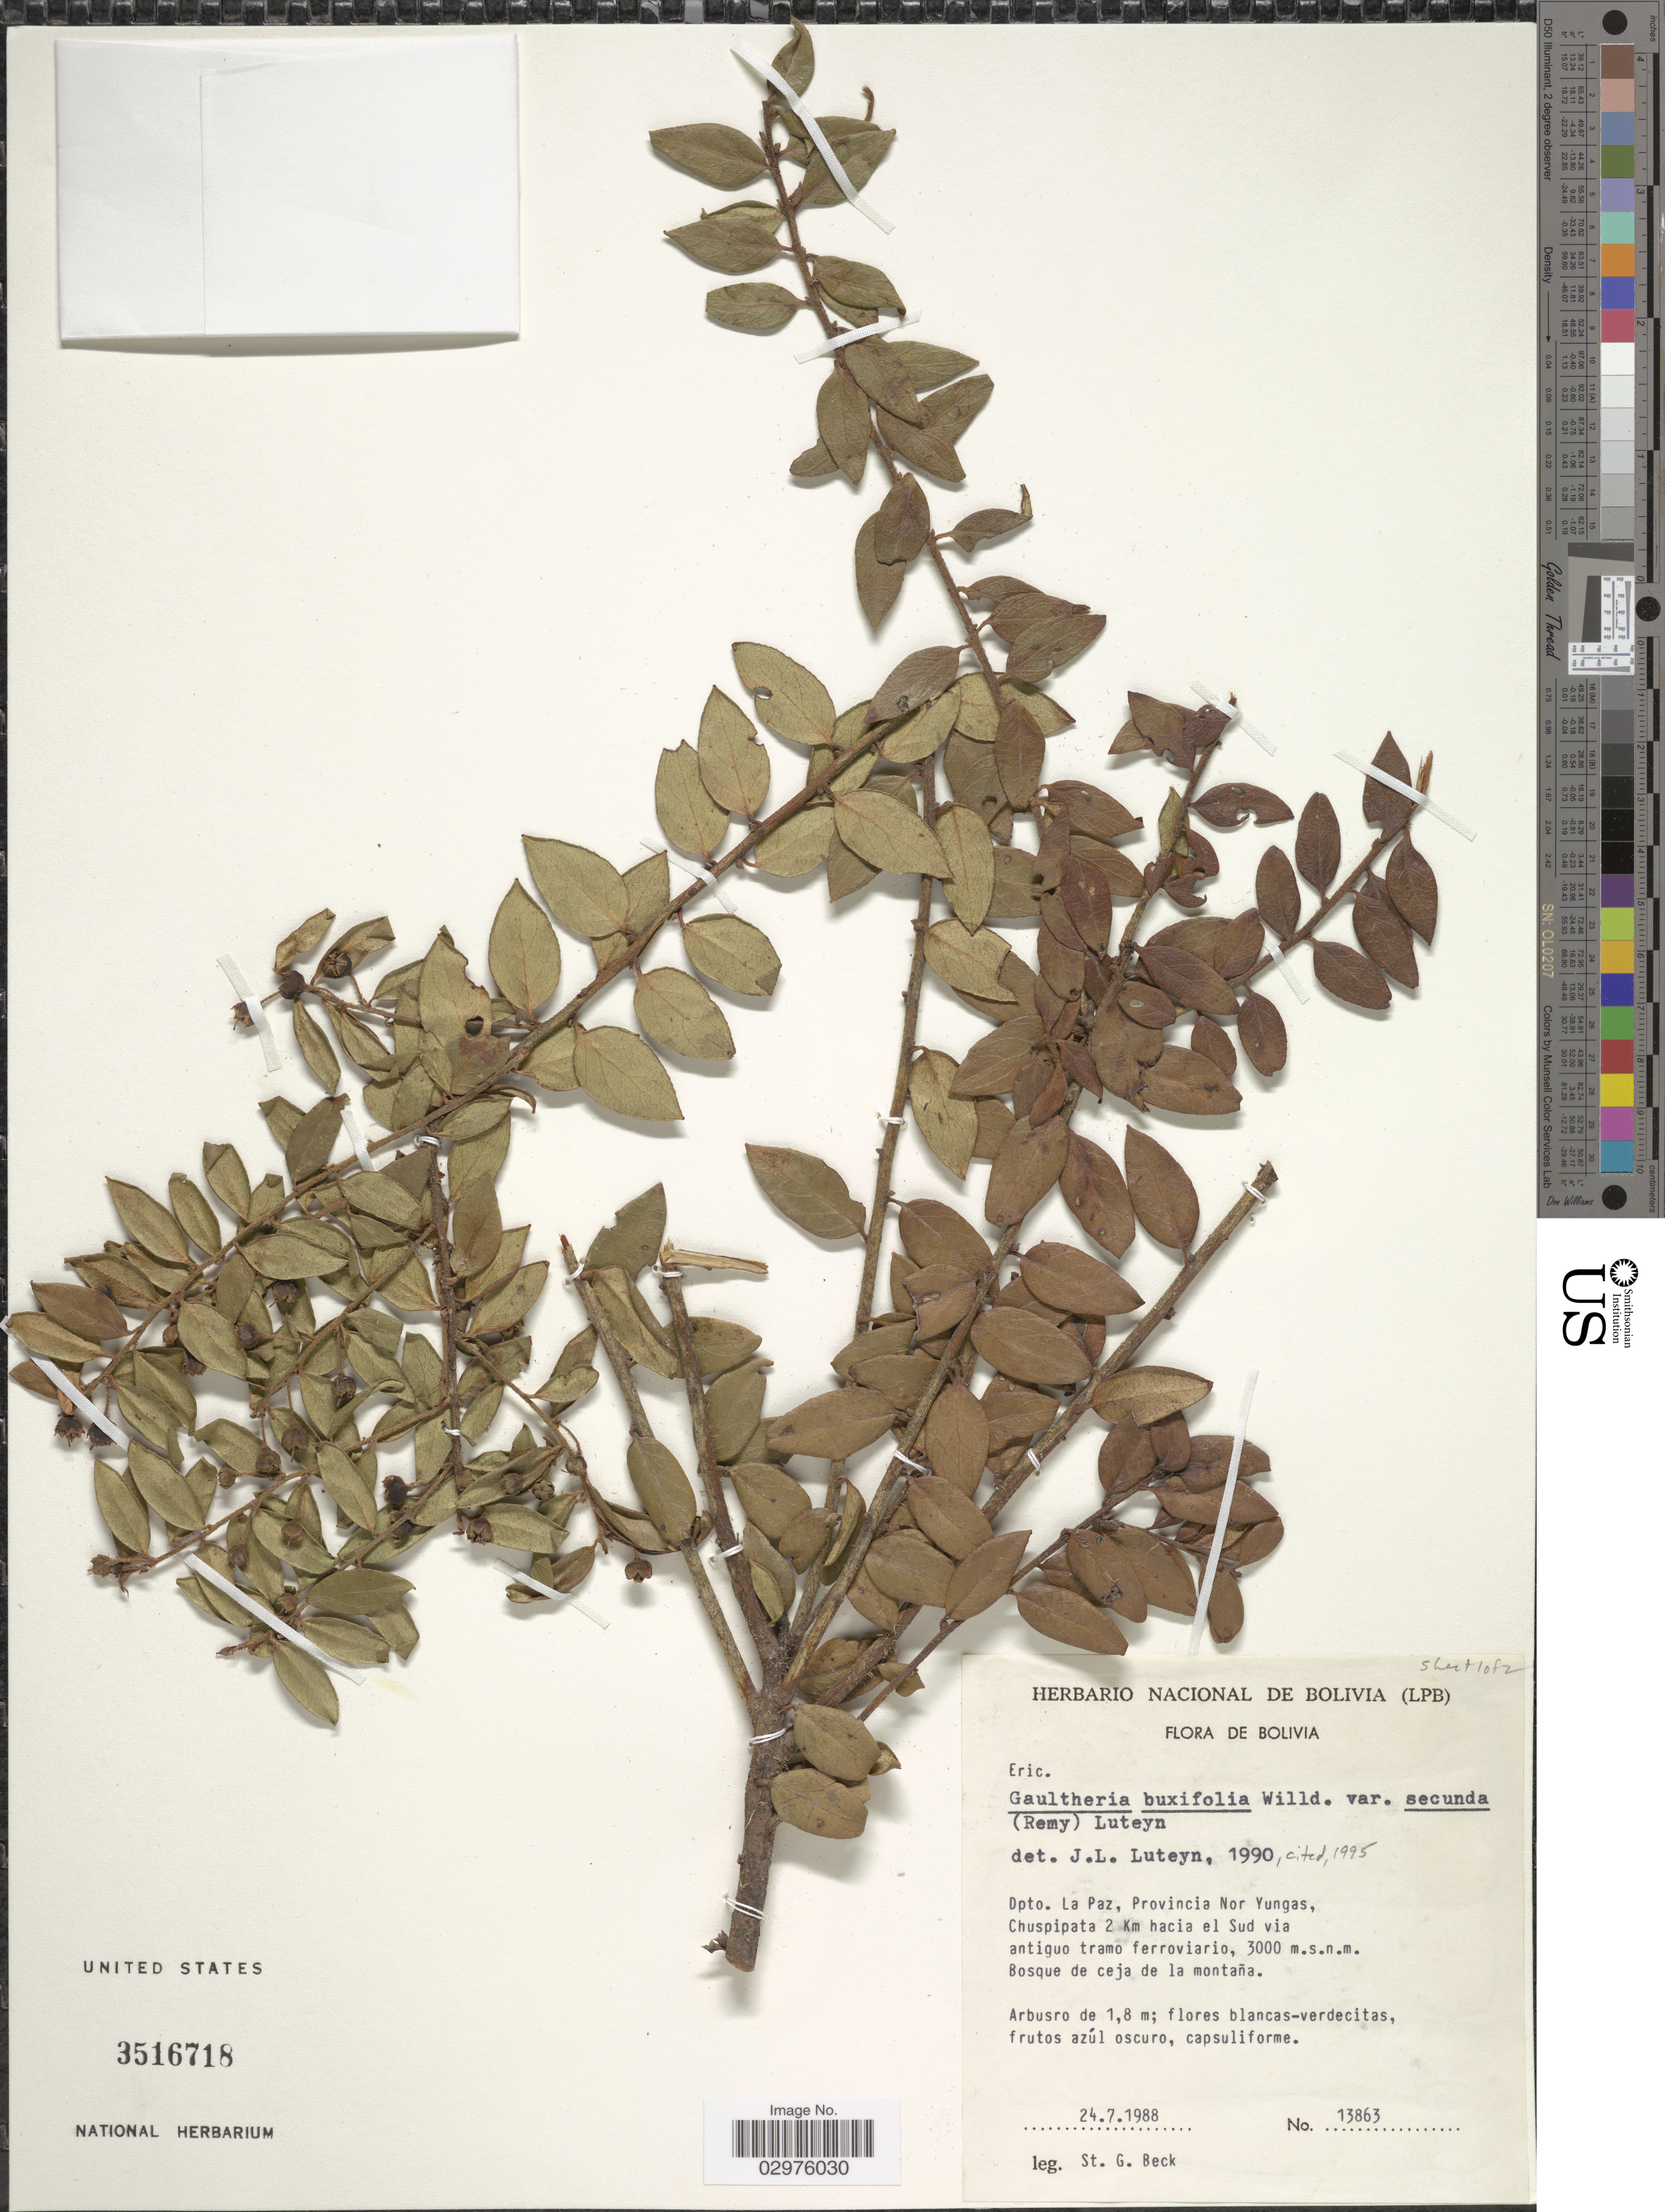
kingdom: Plantae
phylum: Tracheophyta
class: Magnoliopsida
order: Ericales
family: Ericaceae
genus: Gaultheria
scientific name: Gaultheria buxifolia var. secunda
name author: (J. Rémy) Luteyn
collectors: S. Beck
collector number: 13863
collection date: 1988-07-24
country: Bolivia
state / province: La Paz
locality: Dpto. La Paz, Provincia Nor Yungas, Chuspipata 2 Km hacia el Sud via antiguo tramo ferroviario.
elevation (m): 3000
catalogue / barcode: US 3516718